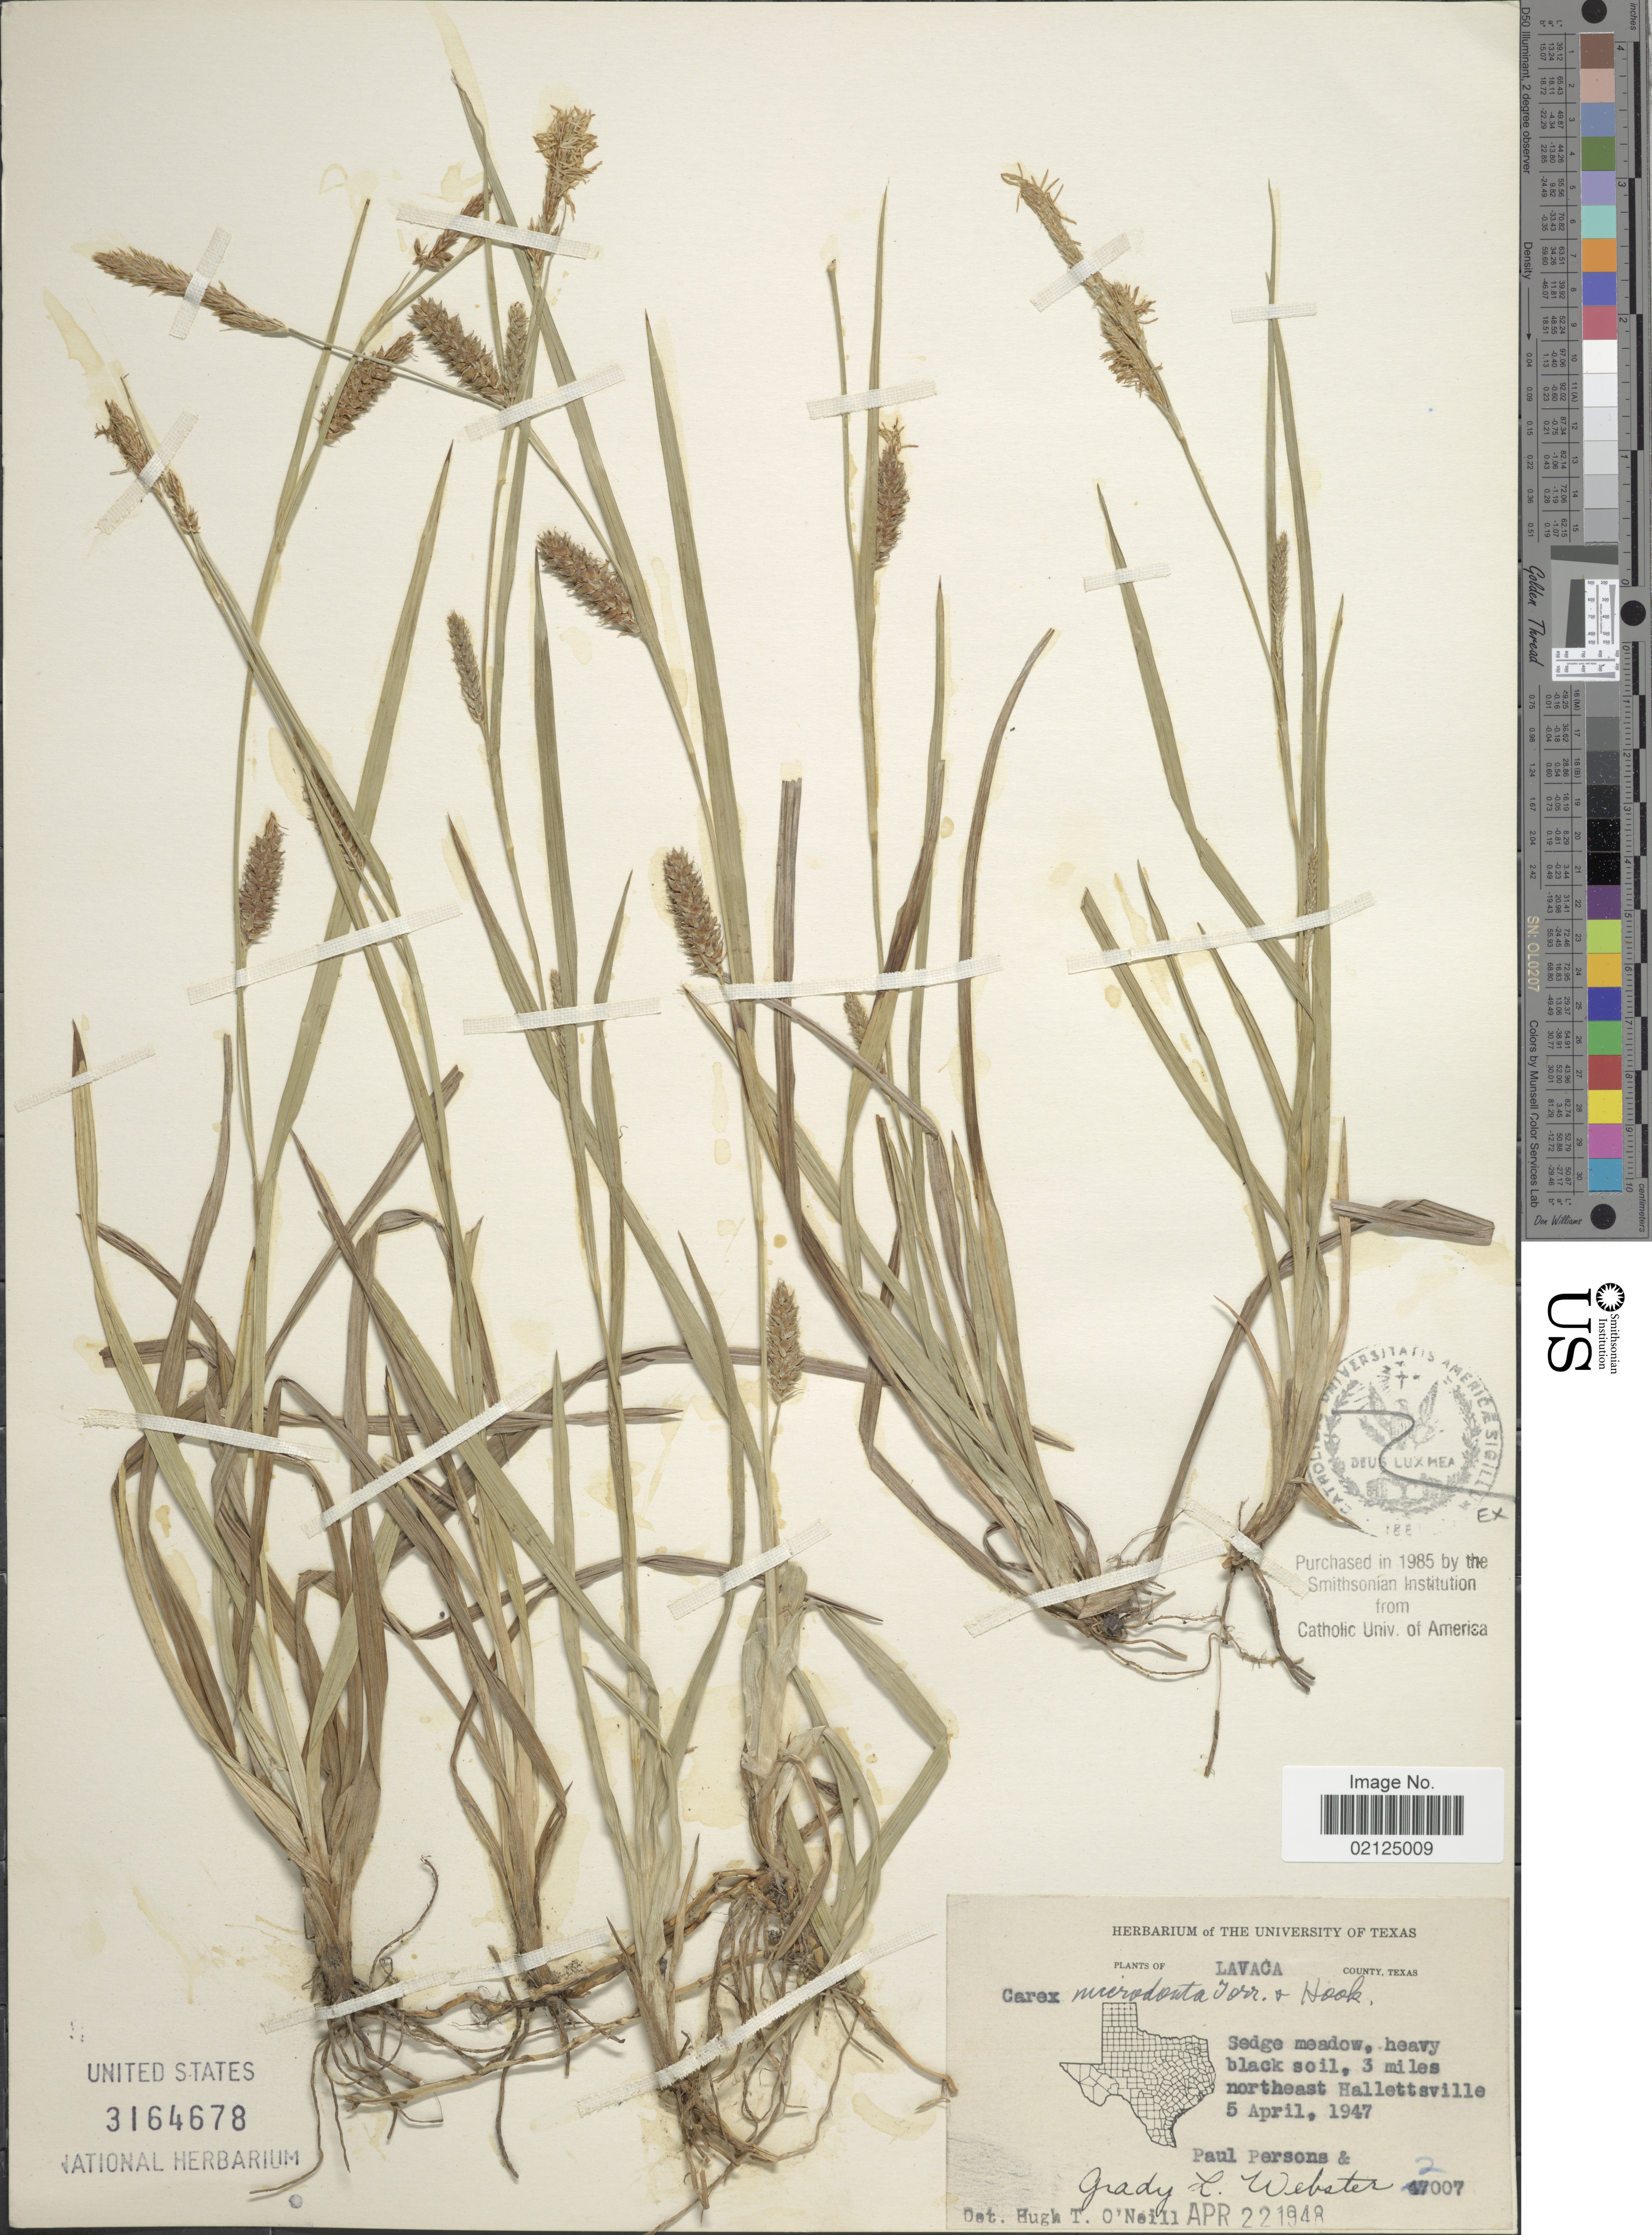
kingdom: Plantae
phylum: Tracheophyta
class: Liliopsida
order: Poales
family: Cyperaceae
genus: Carex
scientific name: Carex microdonta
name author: Torr.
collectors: P. Persons & G. L. Webster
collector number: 2007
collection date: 1947-04-05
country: United States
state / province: Texas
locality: Lavaca, 3 miles northeast Hallettsville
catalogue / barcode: US 3164678